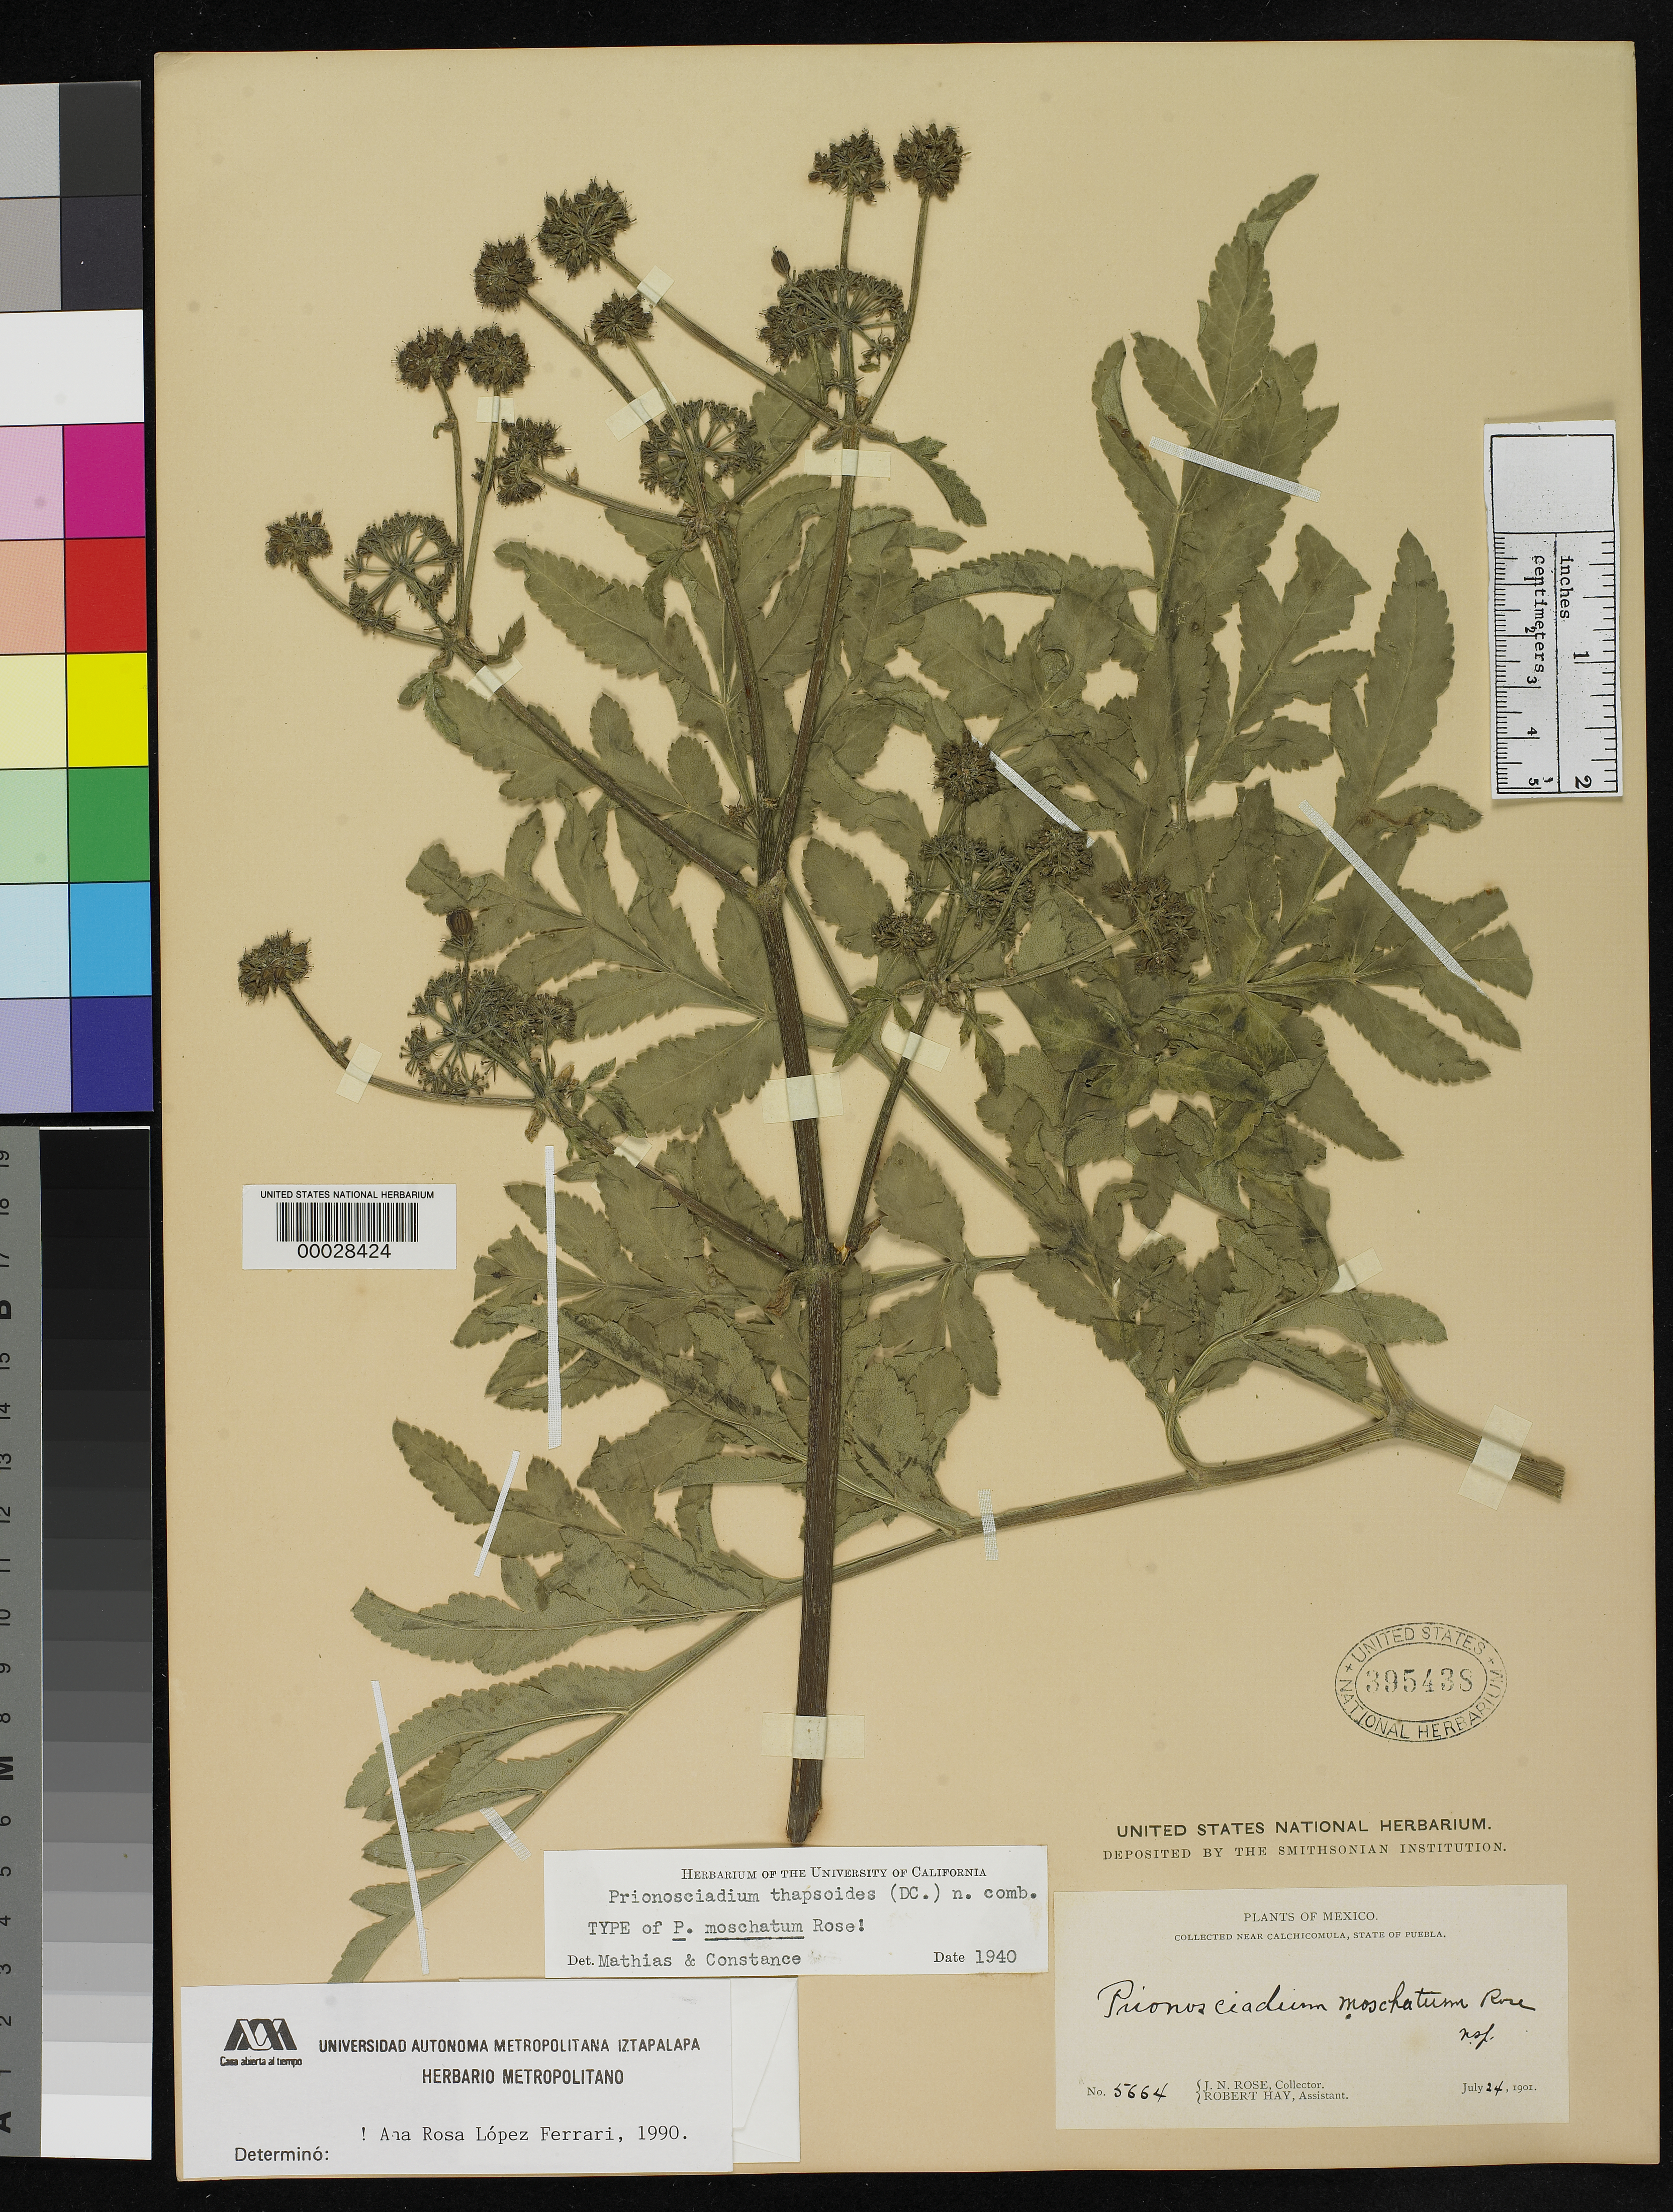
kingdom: Plantae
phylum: Tracheophyta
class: Magnoliopsida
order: Apiales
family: Apiaceae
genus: Prionosciadium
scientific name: Prionosciadium moschatum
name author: Rose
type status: Holotype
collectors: J. N. Rose & R. H. Hay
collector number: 5664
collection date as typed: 24 Jul 1901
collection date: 1901-07-24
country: Mexico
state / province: Puebla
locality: Near Chalchicomula, base of Mt. Orizaba.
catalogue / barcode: US 395438